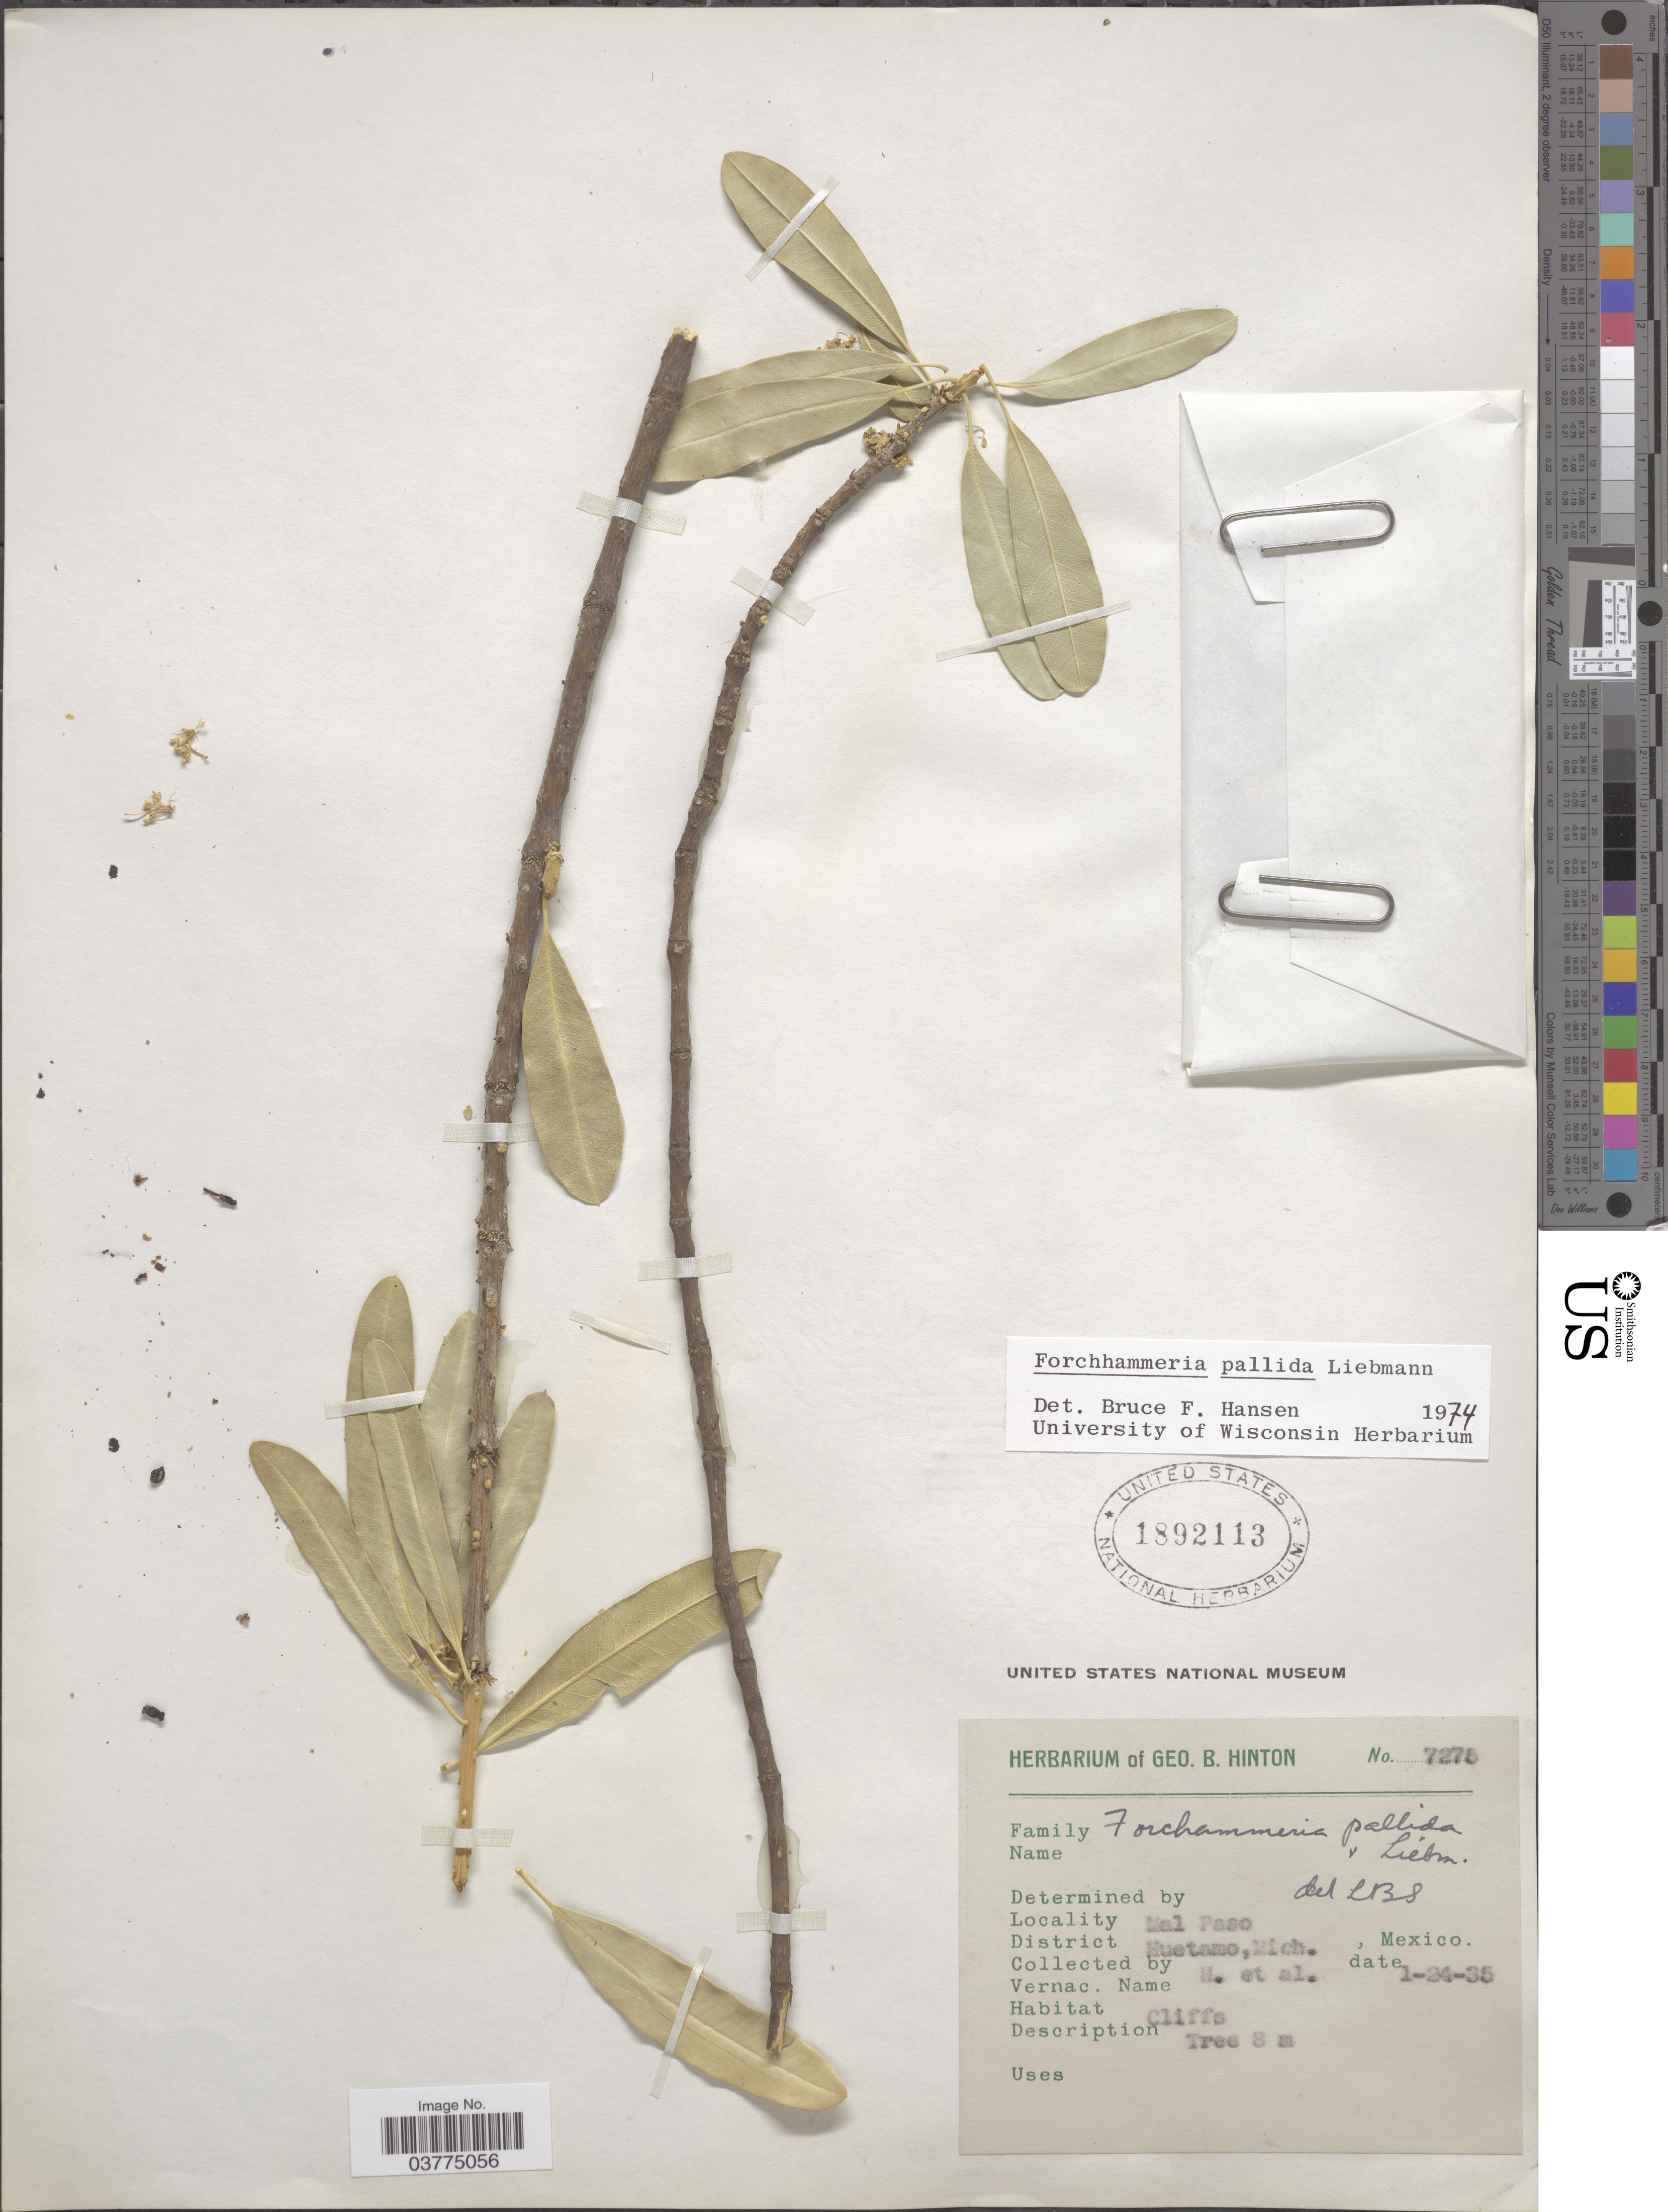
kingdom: Plantae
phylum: Tracheophyta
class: Magnoliopsida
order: Brassicales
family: Stixaceae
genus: Forchhammeria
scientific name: Forchhammeria pallida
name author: Liebm.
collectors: G. B. Hinton & et al.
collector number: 7275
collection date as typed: Transcribed d/m/y: 24/1/35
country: Mexico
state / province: Michoacán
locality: Mal Paso. District Huetamo.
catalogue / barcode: US 1892113